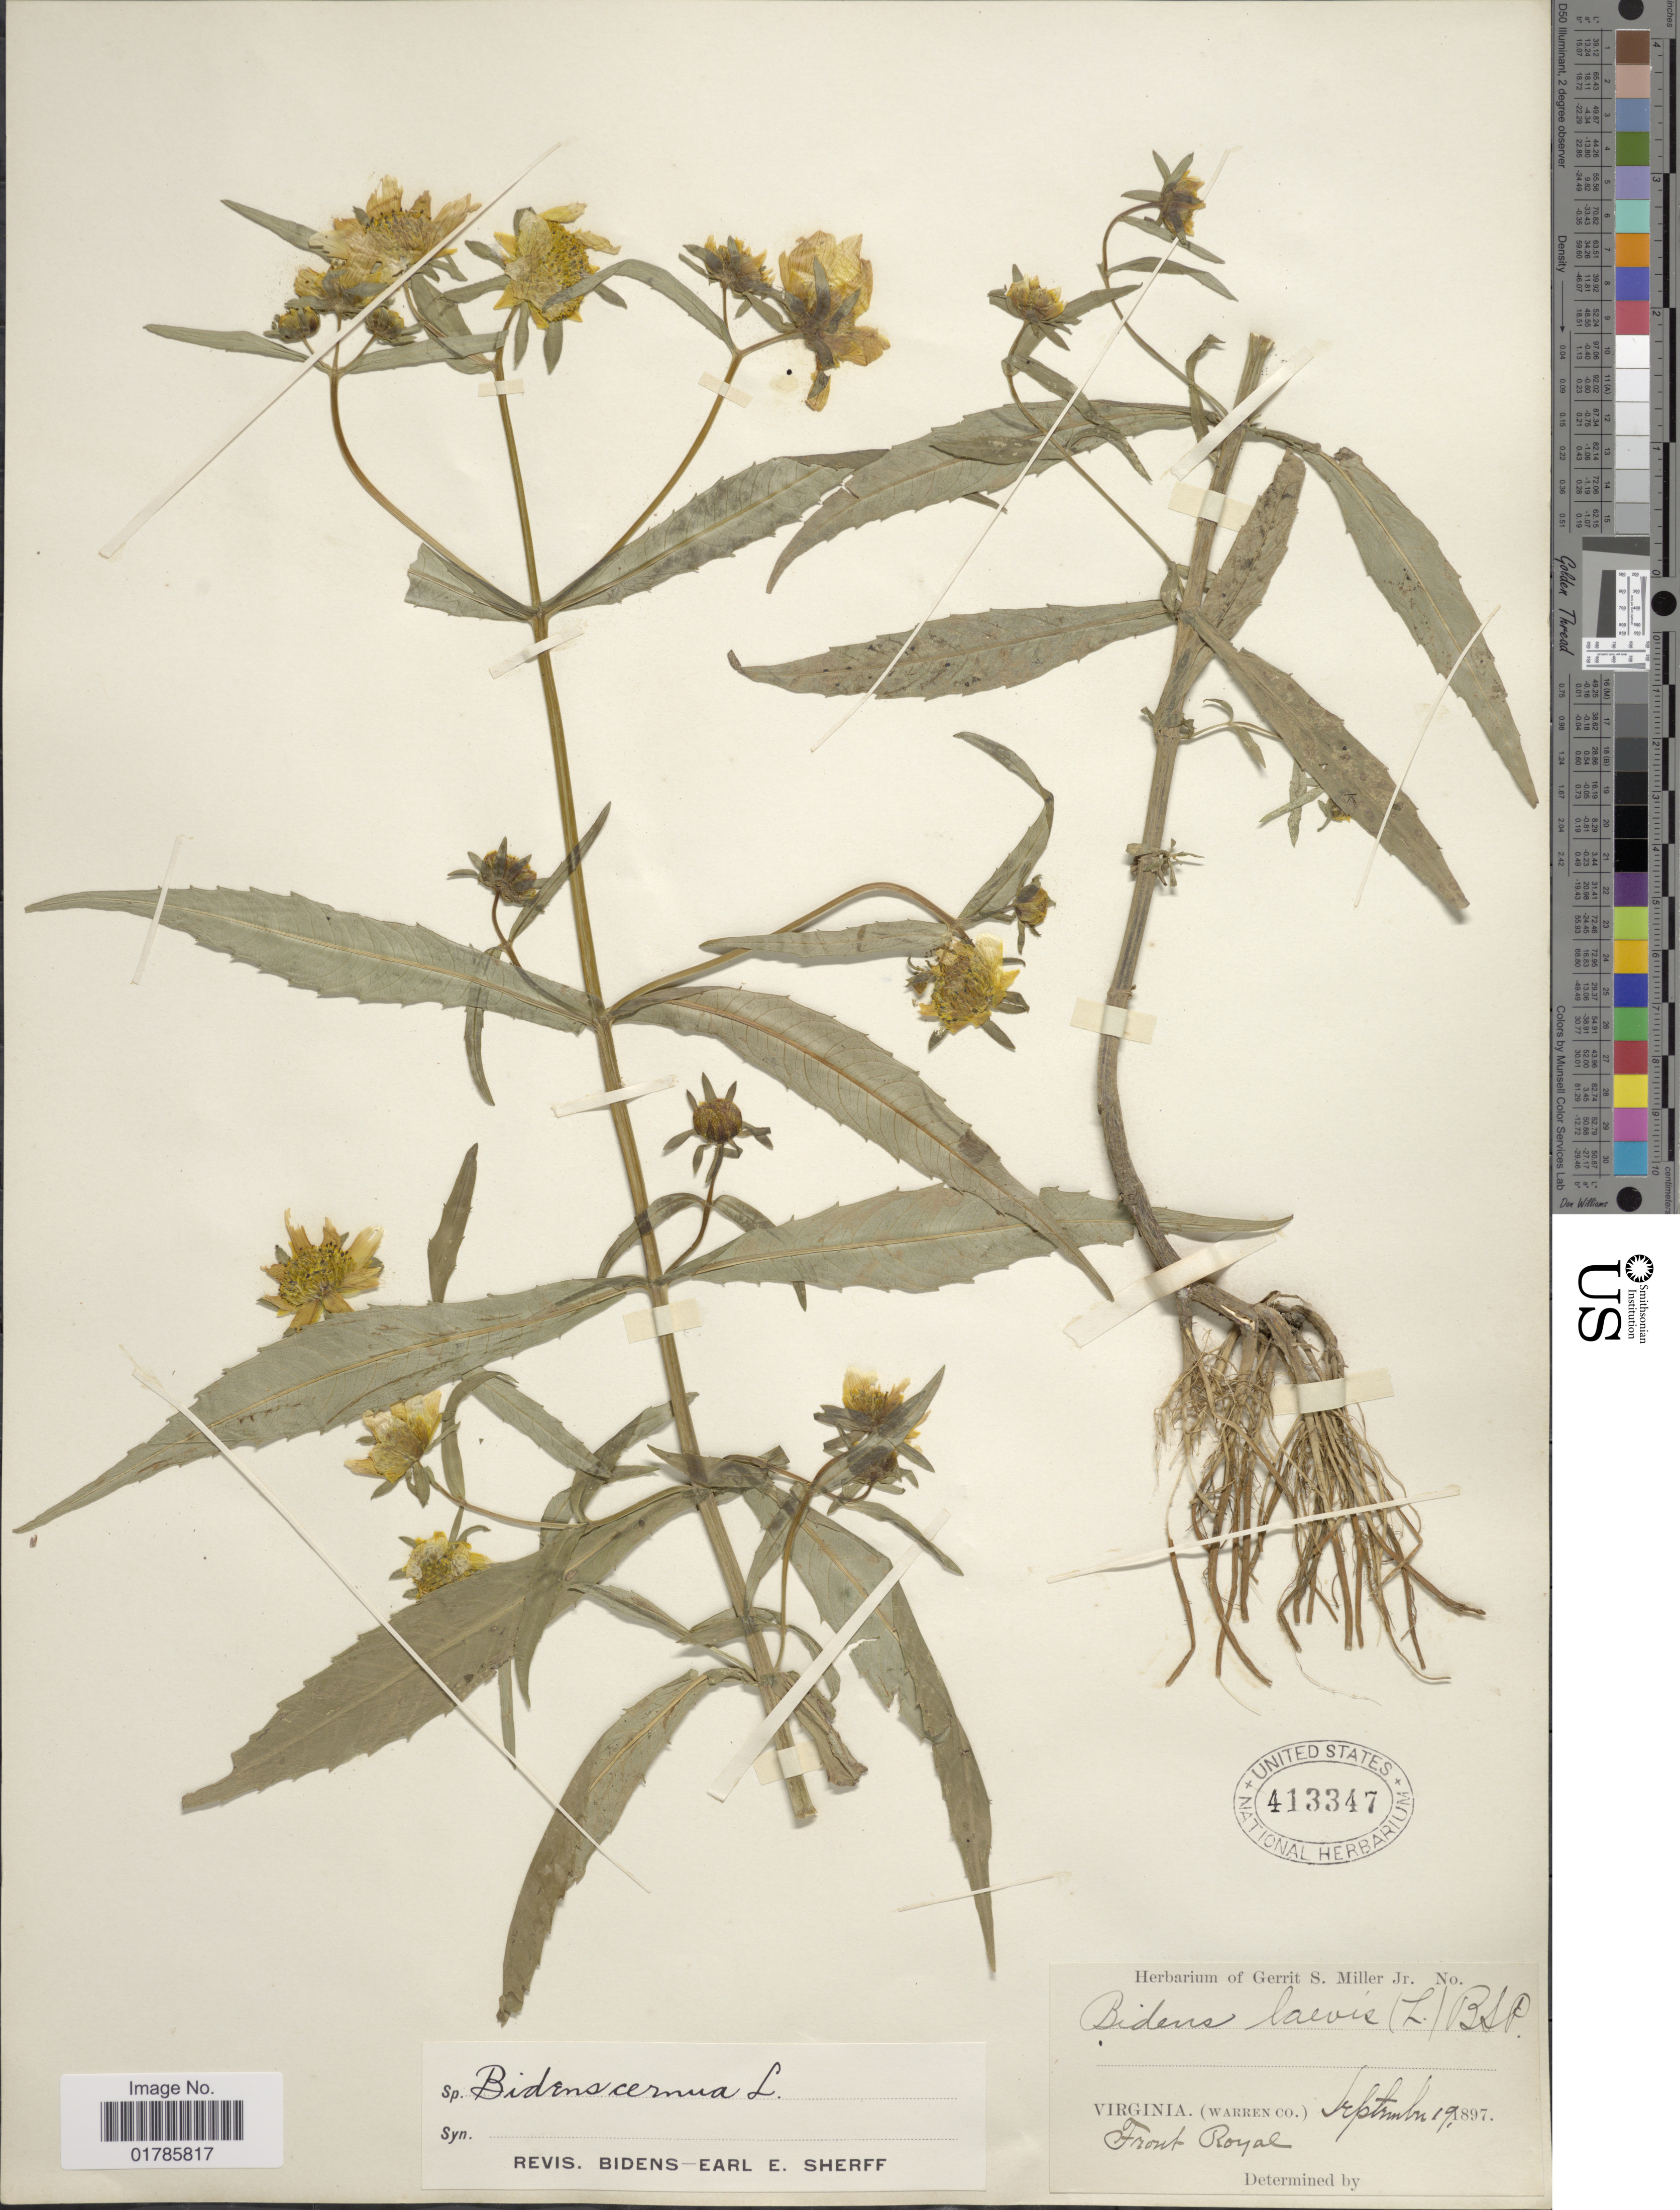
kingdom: Plantae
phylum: Tracheophyta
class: Magnoliopsida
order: Asterales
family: Asteraceae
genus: Bidens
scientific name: Bidens cernua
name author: L.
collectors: ex herb. Gerrit S. Miller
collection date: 1897-09-19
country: United States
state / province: Virginia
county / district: Warren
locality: Front Royal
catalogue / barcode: US 413347